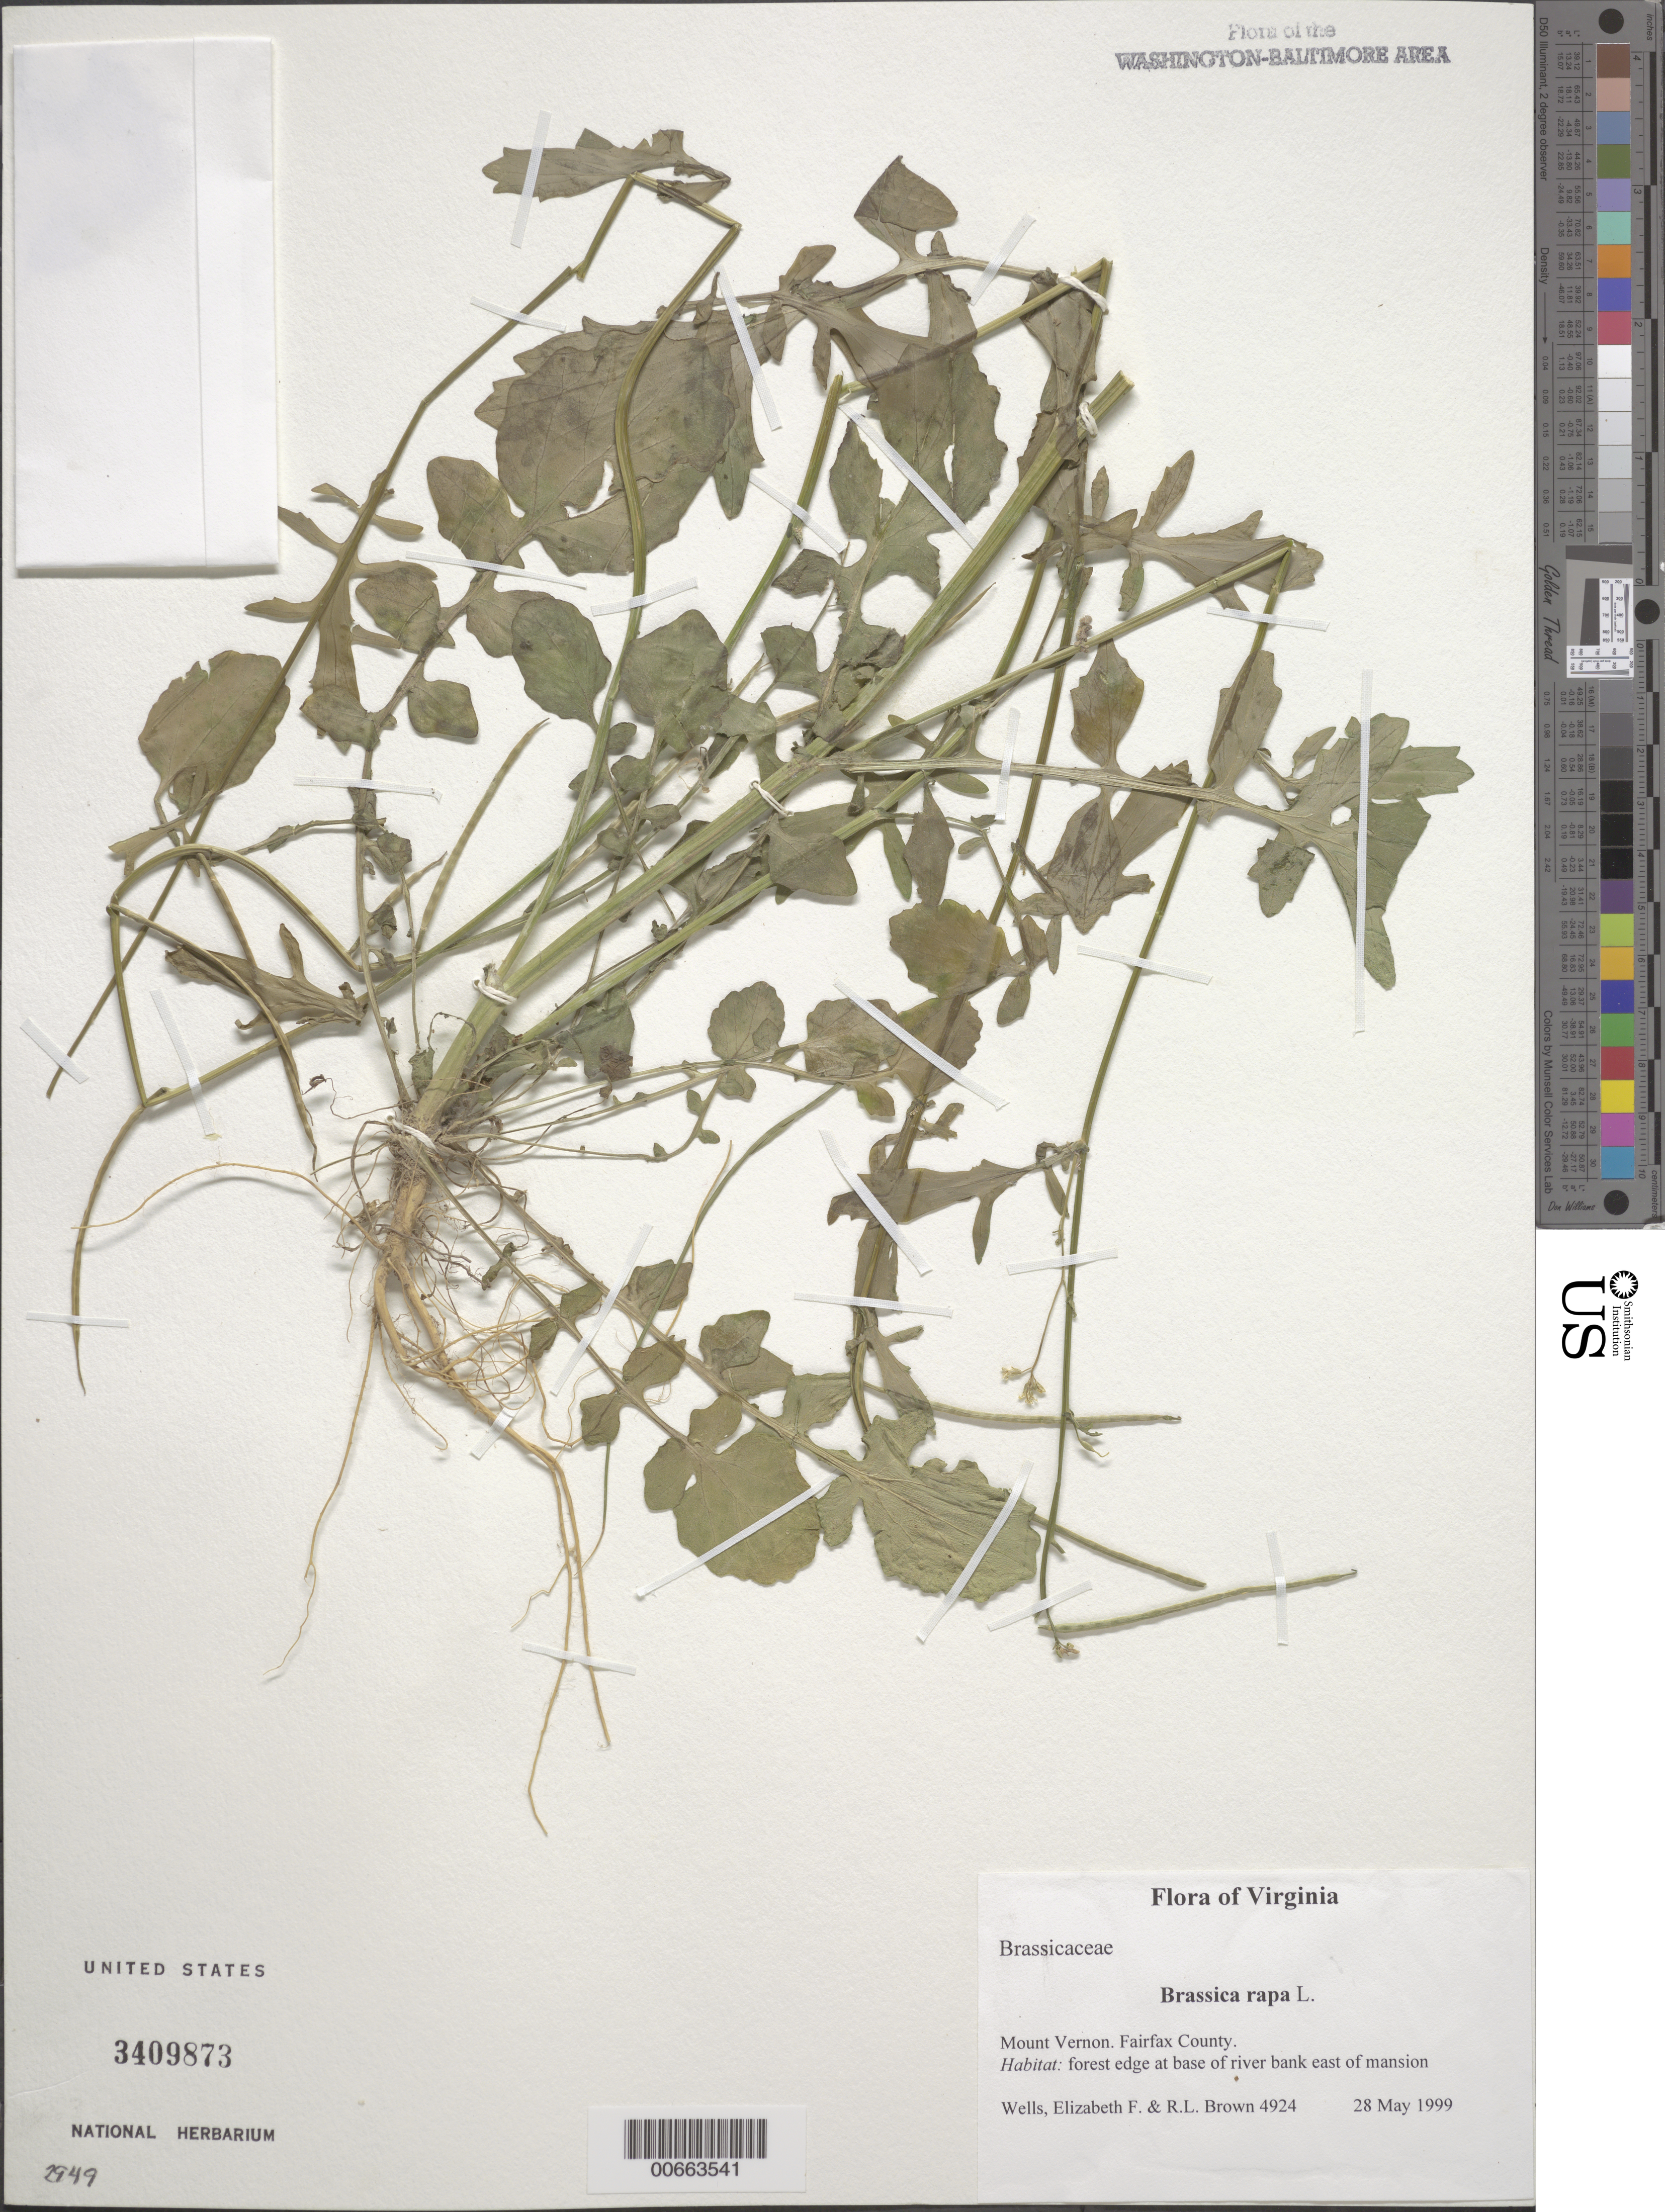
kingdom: Plantae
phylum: Tracheophyta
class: Magnoliopsida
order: Brassicales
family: Brassicaceae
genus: Brassica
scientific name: Brassica rapa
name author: L.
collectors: E. F. Wells & R. L. Brown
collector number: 4924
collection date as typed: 28 May 1999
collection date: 1999-05-28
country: United States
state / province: Virginia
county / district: Fairfax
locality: Mount Vernon. East of mansion.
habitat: Forest edge at base of river bank.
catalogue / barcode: US 3409873